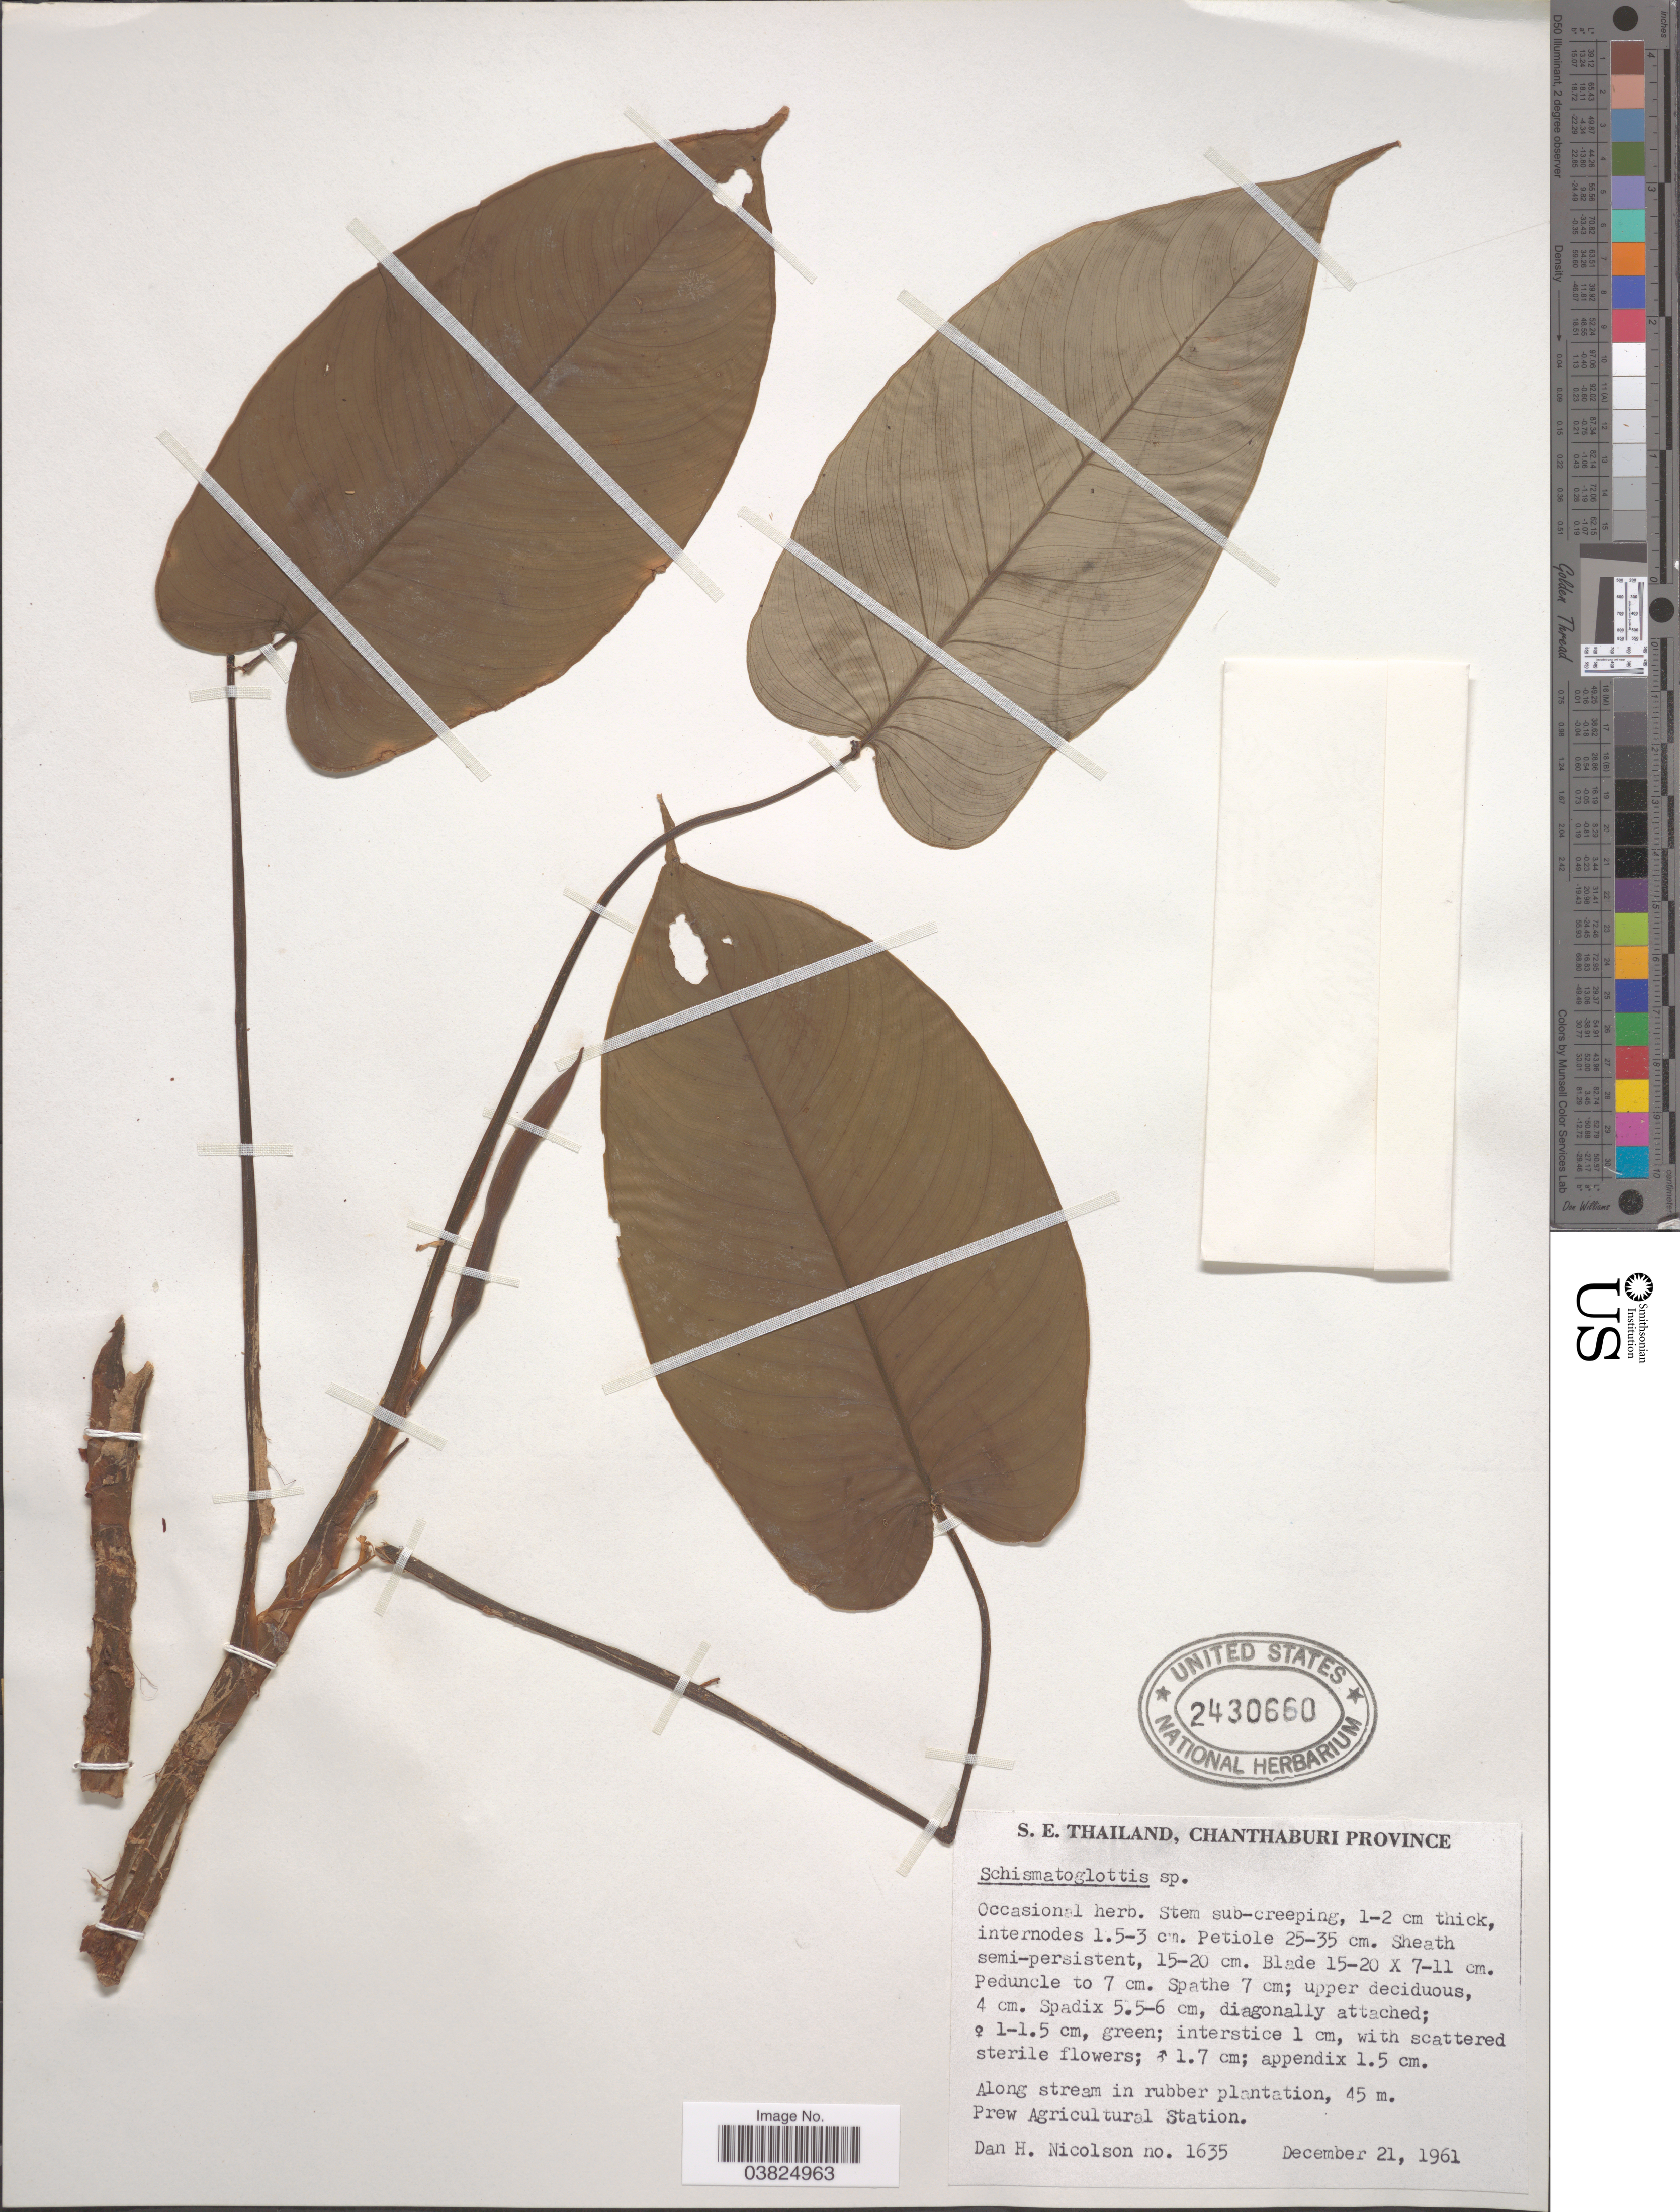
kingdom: Plantae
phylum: Tracheophyta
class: Liliopsida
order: Alismatales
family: Araceae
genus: Schismatoglottis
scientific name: Schismatoglottis sp.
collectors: D. H. Nicolson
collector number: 1635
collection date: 1961-12-21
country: Thailand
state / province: Chanthaburi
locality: S. E. Thailand. Along stream in rubber plantation. Prew Agricultural Station.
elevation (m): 45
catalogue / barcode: US 2430660